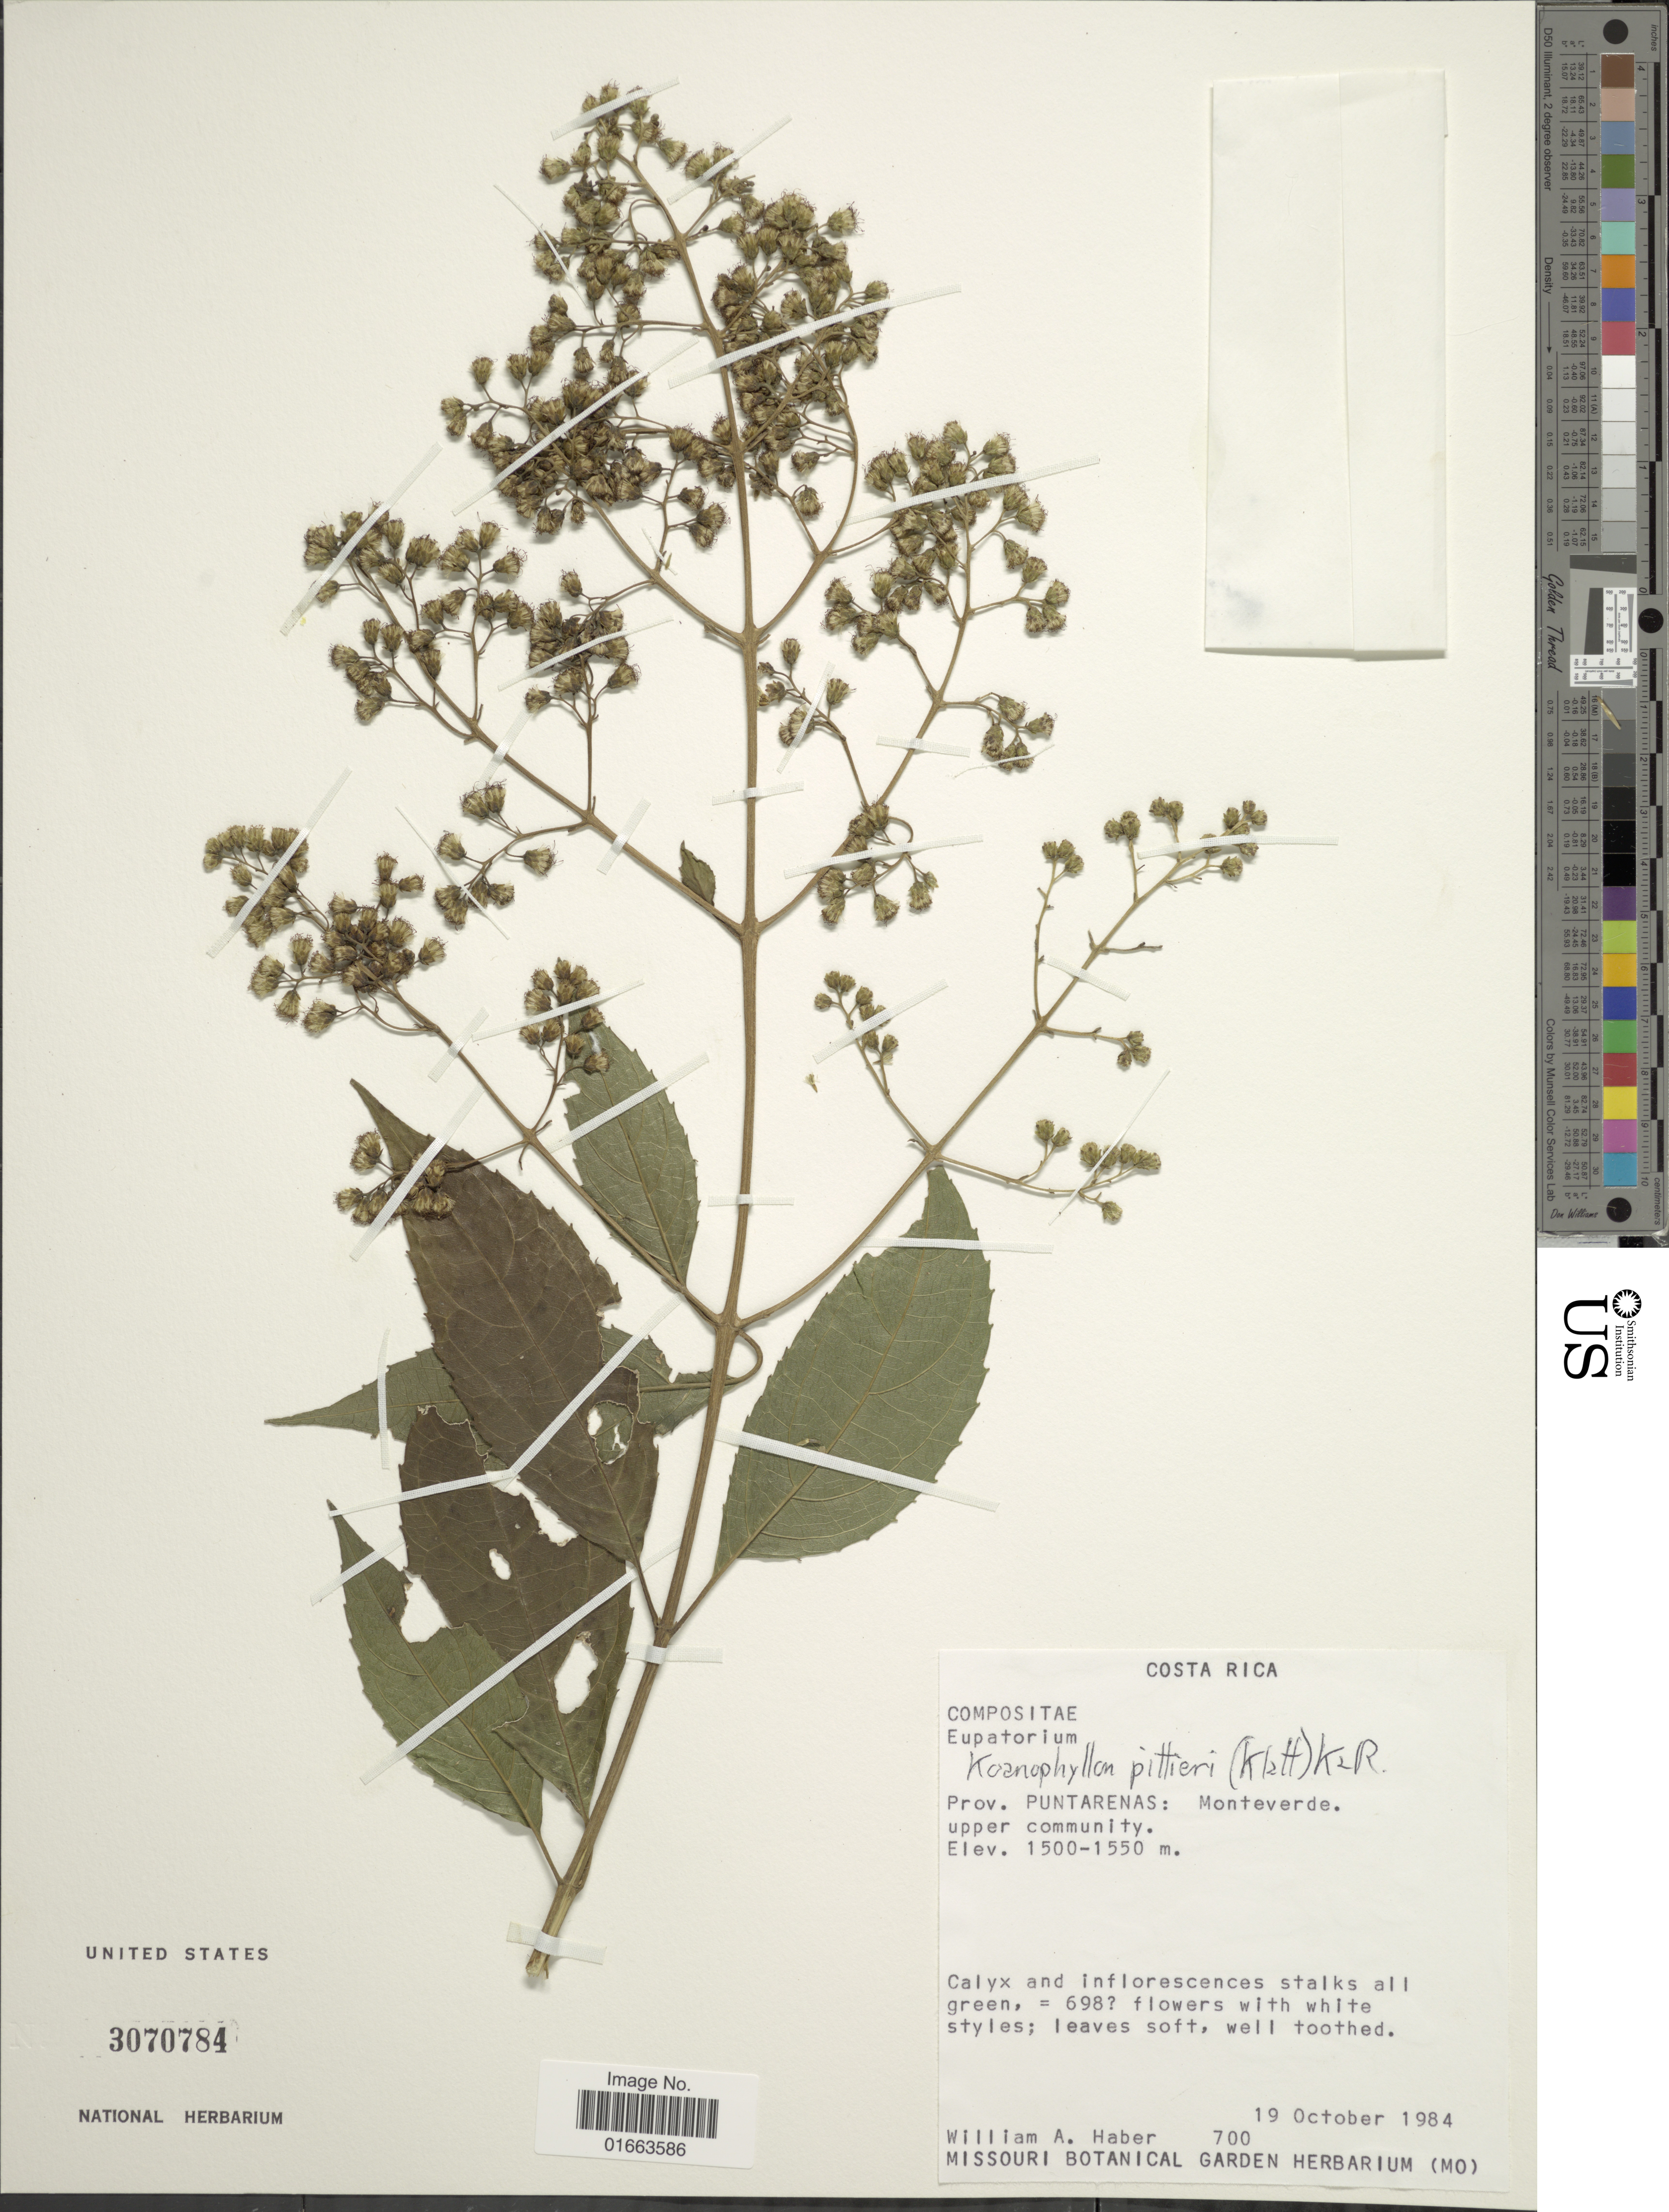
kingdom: Plantae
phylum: Tracheophyta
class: Magnoliopsida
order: Asterales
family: Asteraceae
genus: Koanophyllon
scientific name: Koanophyllon pittieri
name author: (Klatt) R.M. King & H. Rob.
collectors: W. A. Haber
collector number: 700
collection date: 1984-10-19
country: Costa Rica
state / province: Puntarenas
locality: Monteverde, upper community, Calyx and inforescences stalks all green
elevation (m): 1500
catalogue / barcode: US 3070784